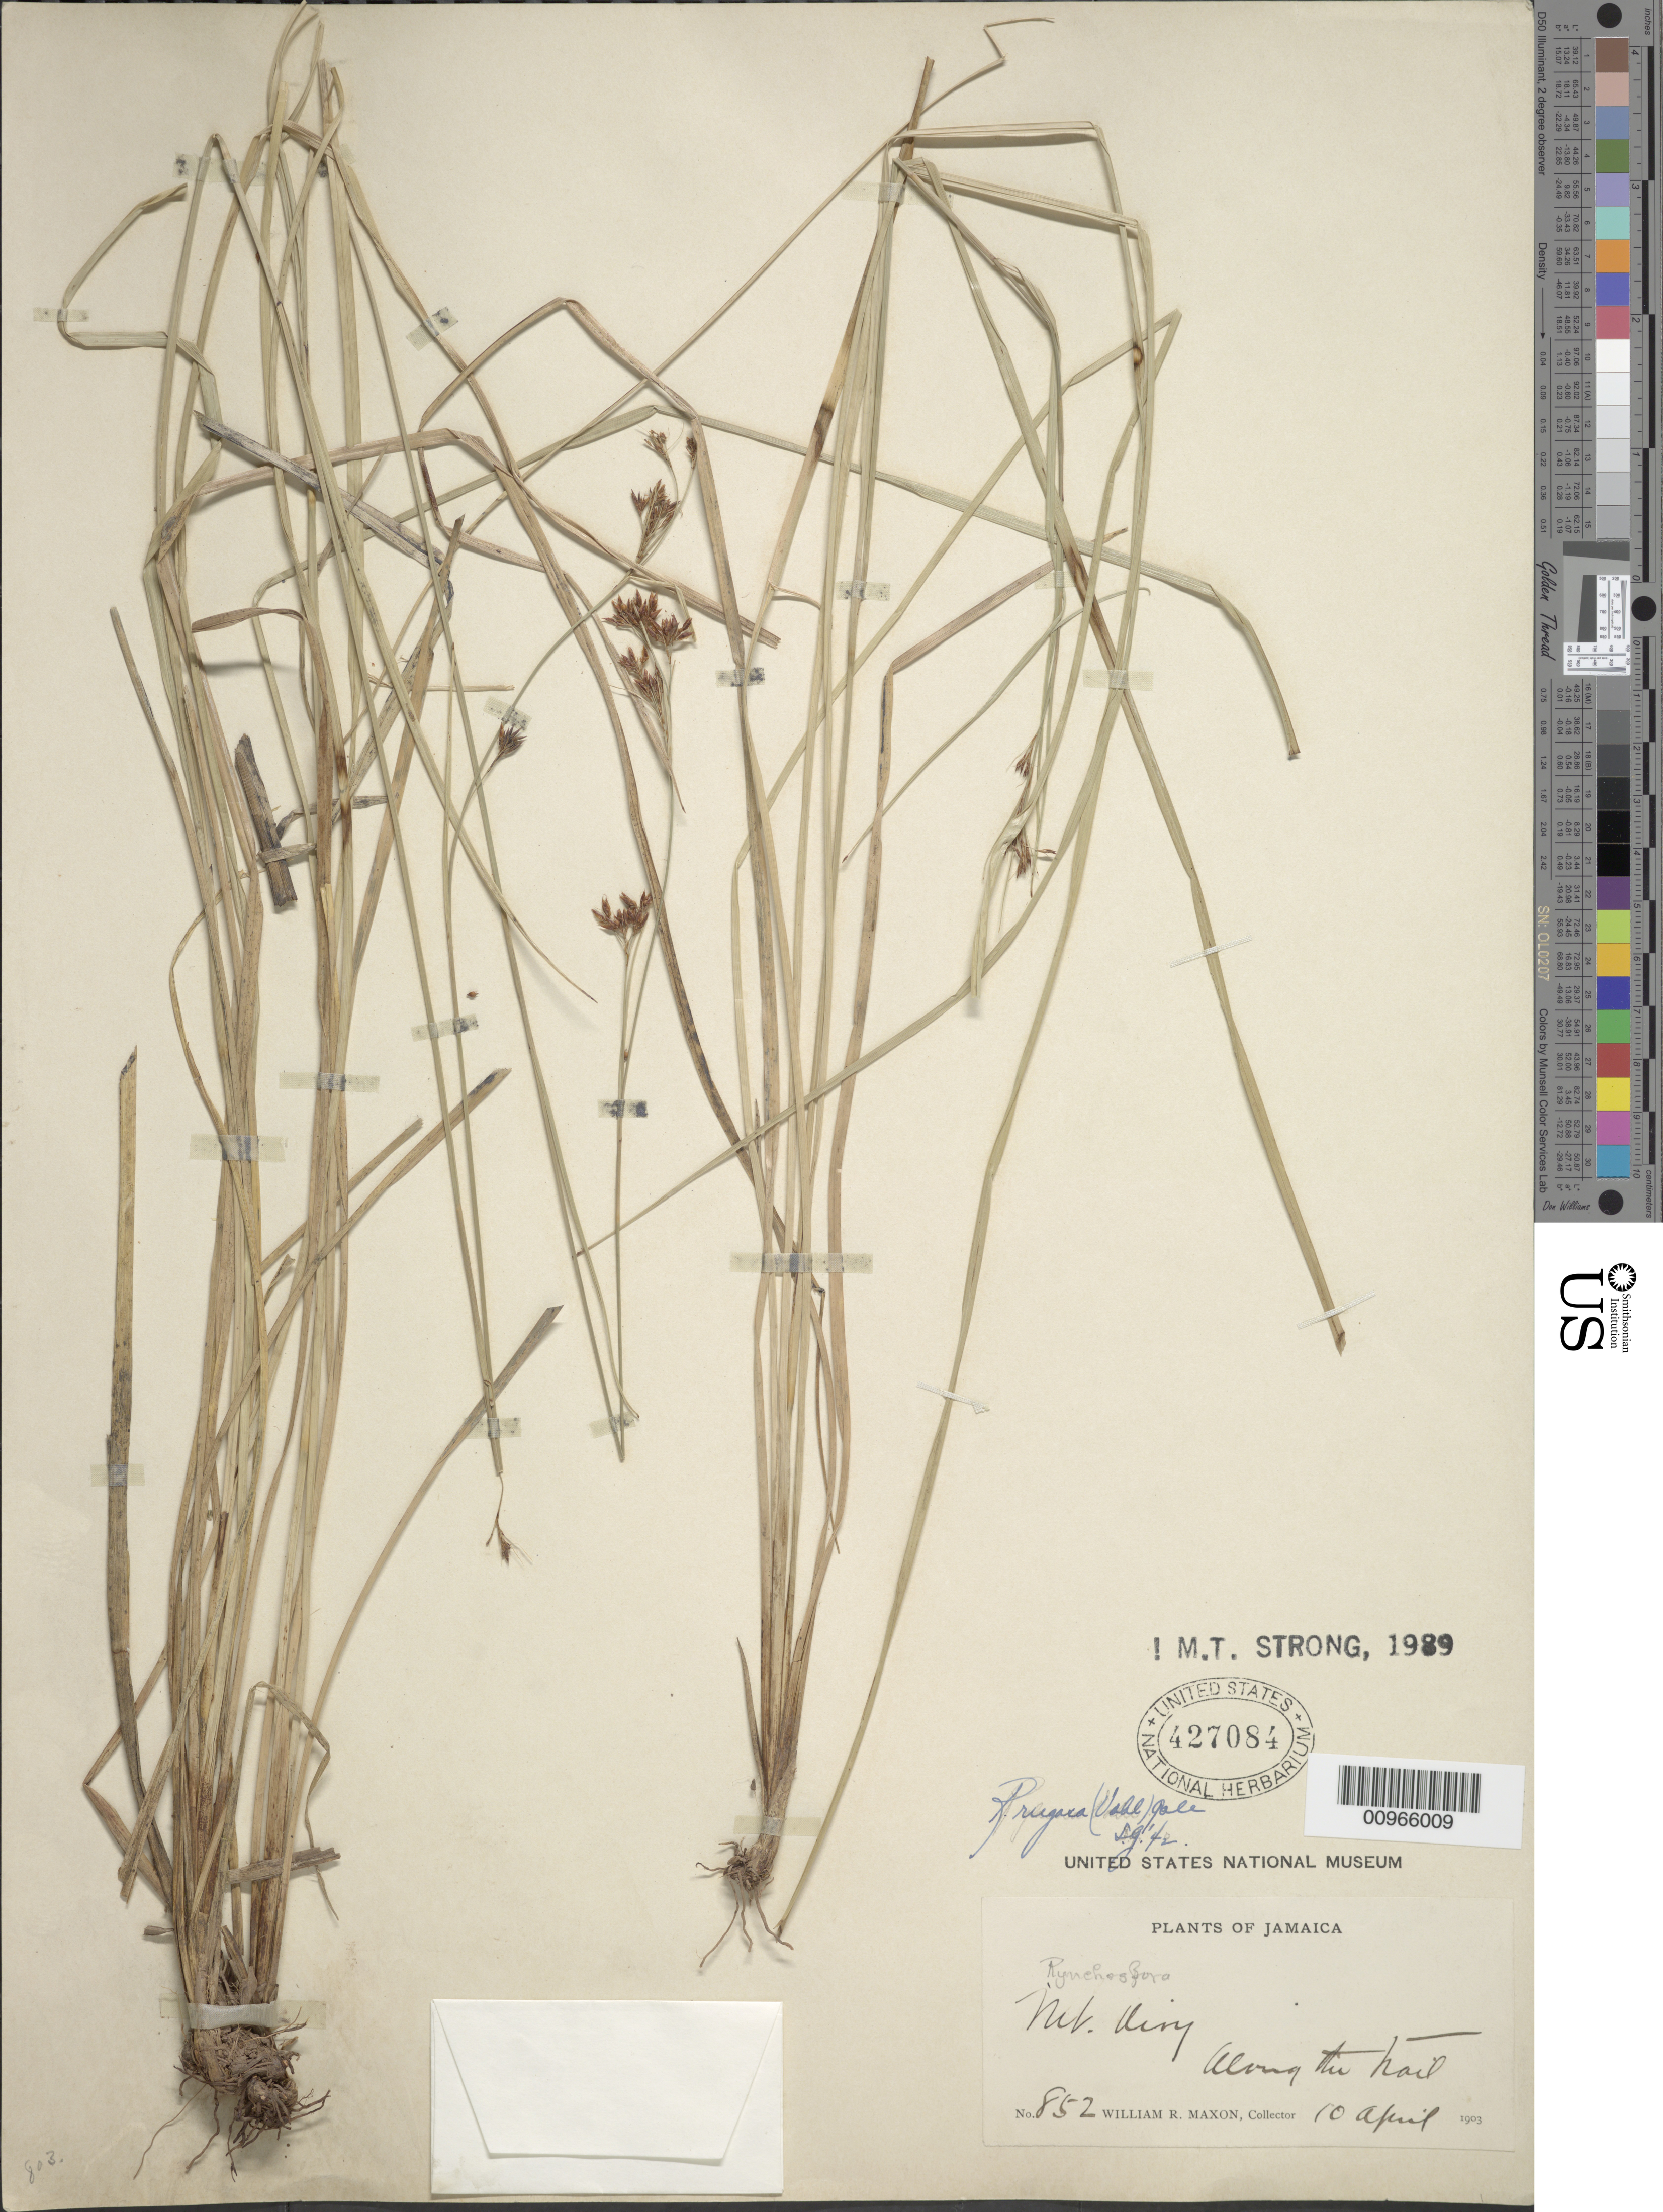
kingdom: Plantae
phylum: Tracheophyta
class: Liliopsida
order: Poales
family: Cyperaceae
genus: Rhynchospora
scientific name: Rhynchospora rugosa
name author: (Vahl) Gale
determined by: Strong, M. T., (US), Smithsonian Institution - National Museum of Natural History (UNITED STATES)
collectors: W. R. Maxon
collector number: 852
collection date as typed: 10 Apr 1903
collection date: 1903-04-10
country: Jamaica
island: Jamaica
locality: Mt. Airy, along the trail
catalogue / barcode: US 427084